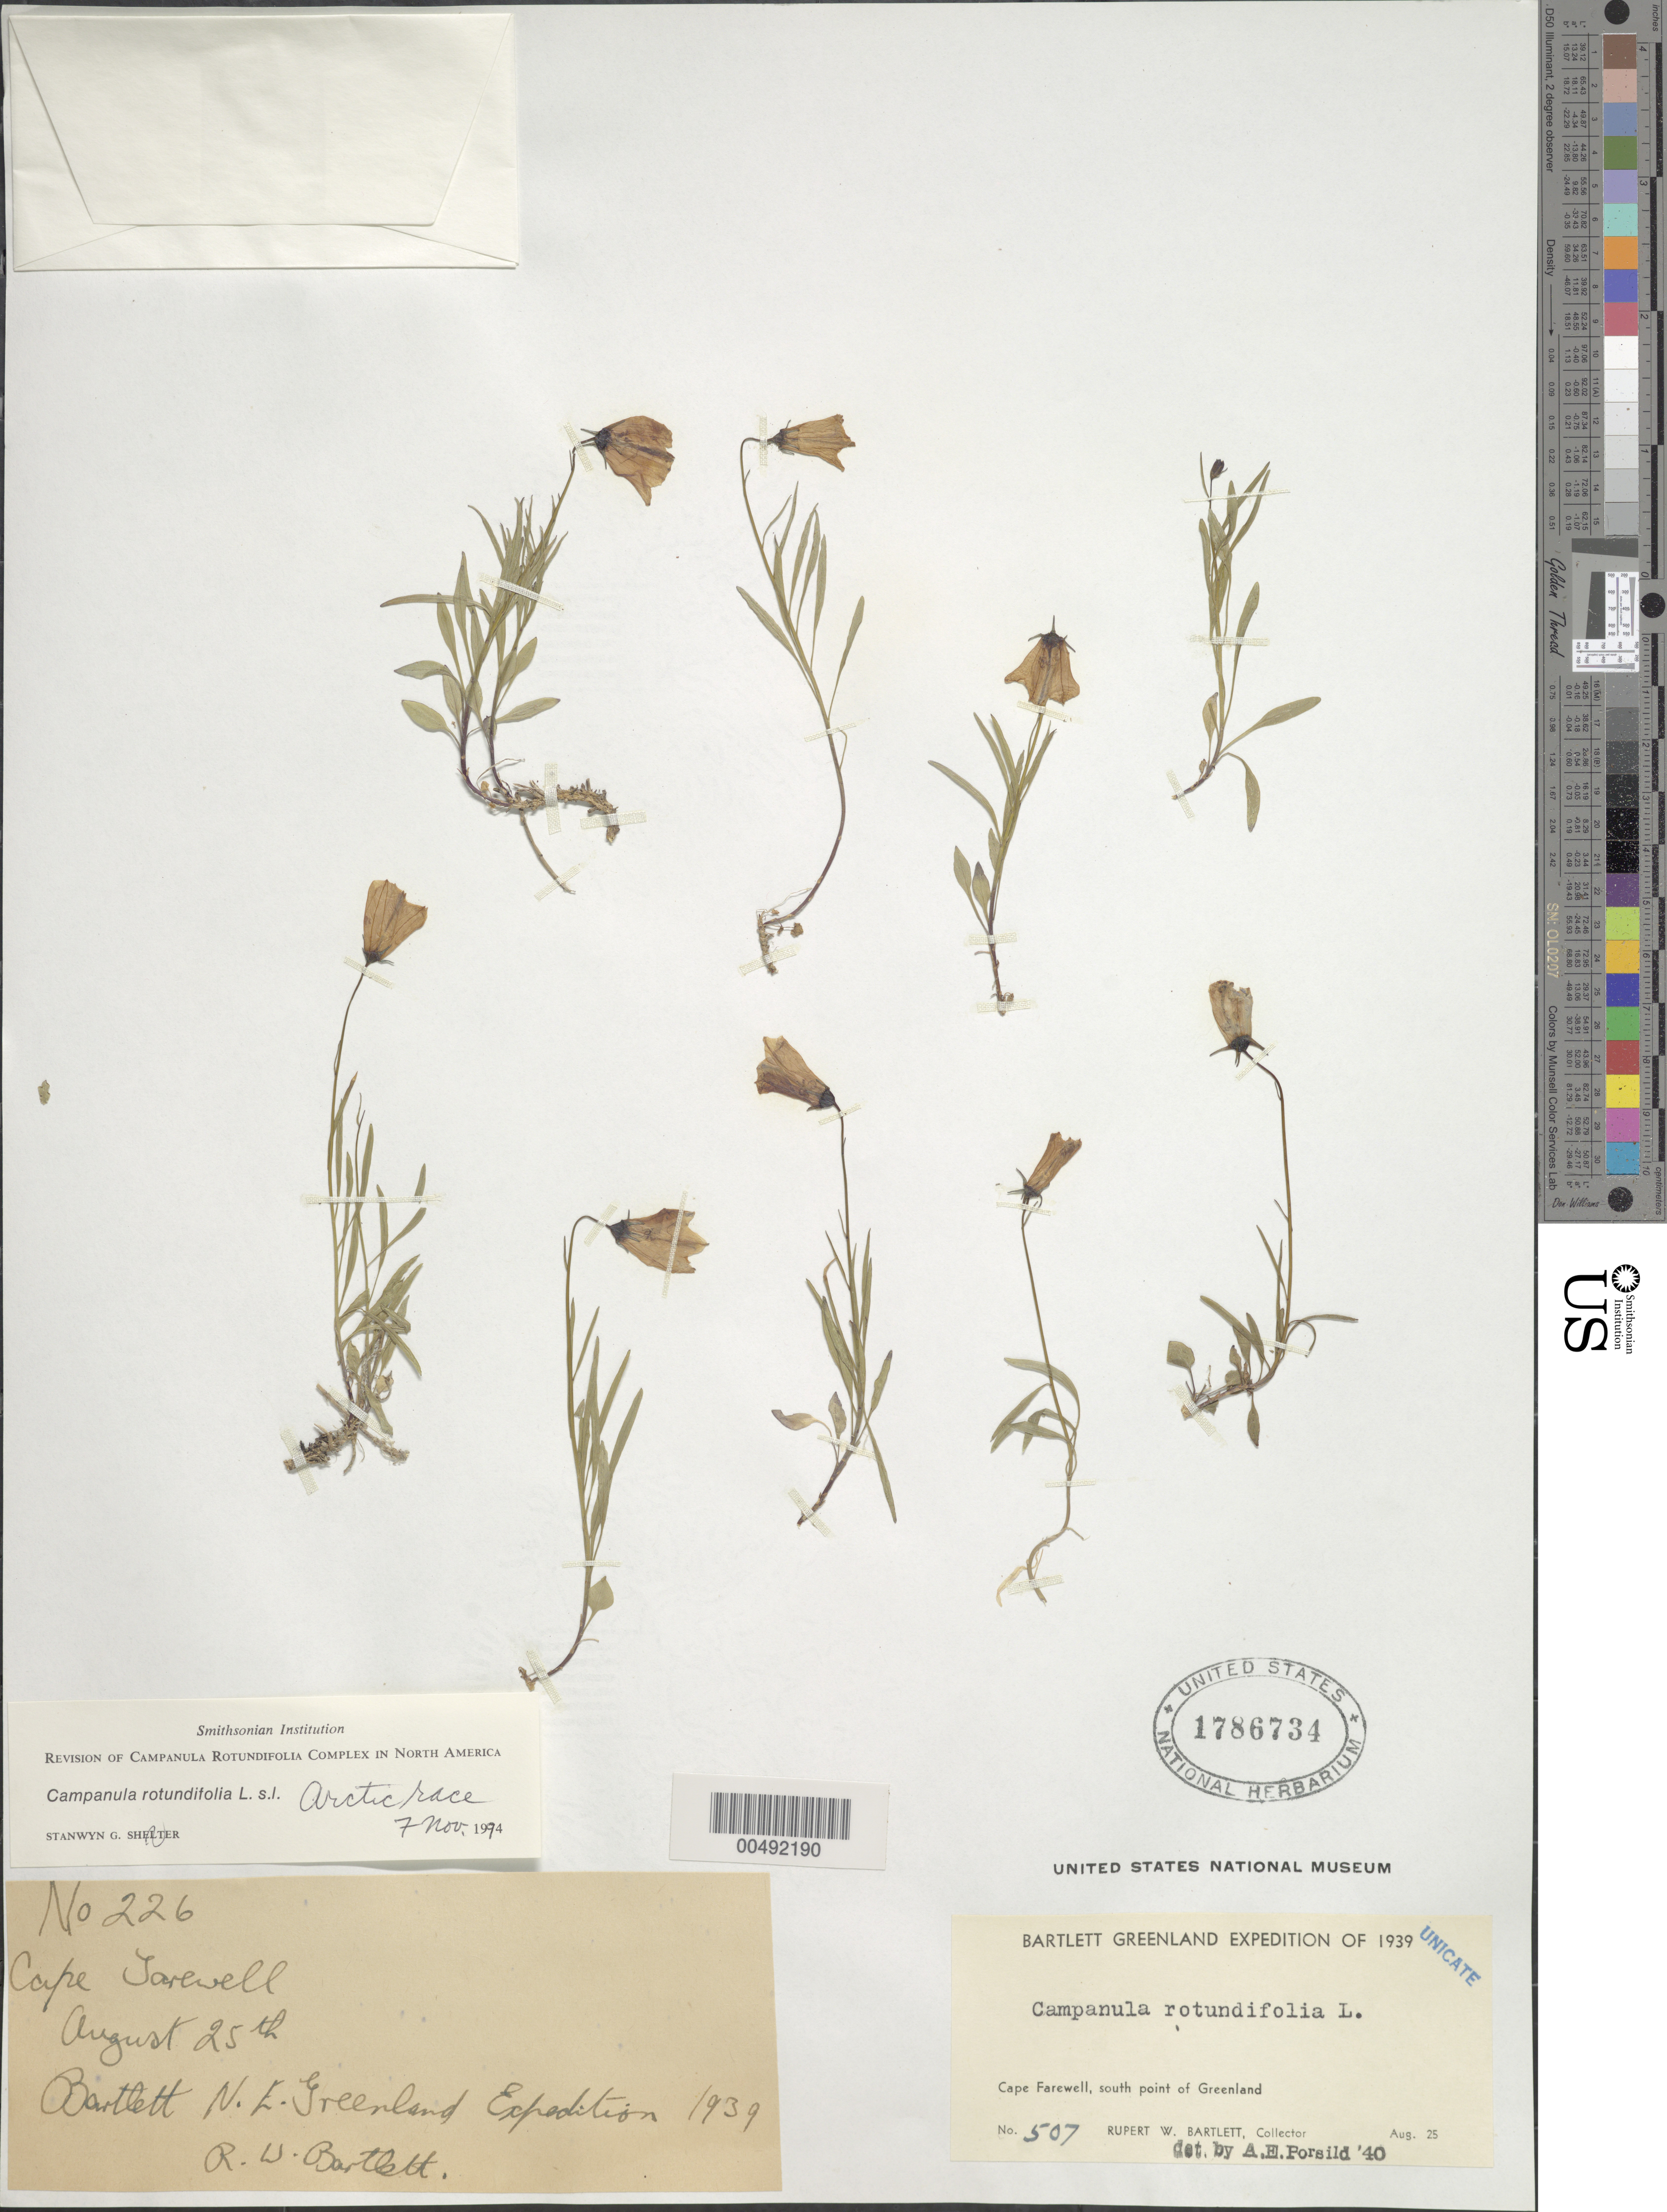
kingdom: Plantae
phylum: Tracheophyta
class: Magnoliopsida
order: Asterales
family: Campanulaceae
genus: Campanula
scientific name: Campanula rotundifolia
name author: L.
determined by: Porsild, A. E.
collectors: R. W. Bartlett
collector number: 507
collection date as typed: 25 Jul 1939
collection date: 1939-07-25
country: Greenland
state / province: Vestgrønland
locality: Cape Farewell, south point of Greenland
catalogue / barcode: US 1786734